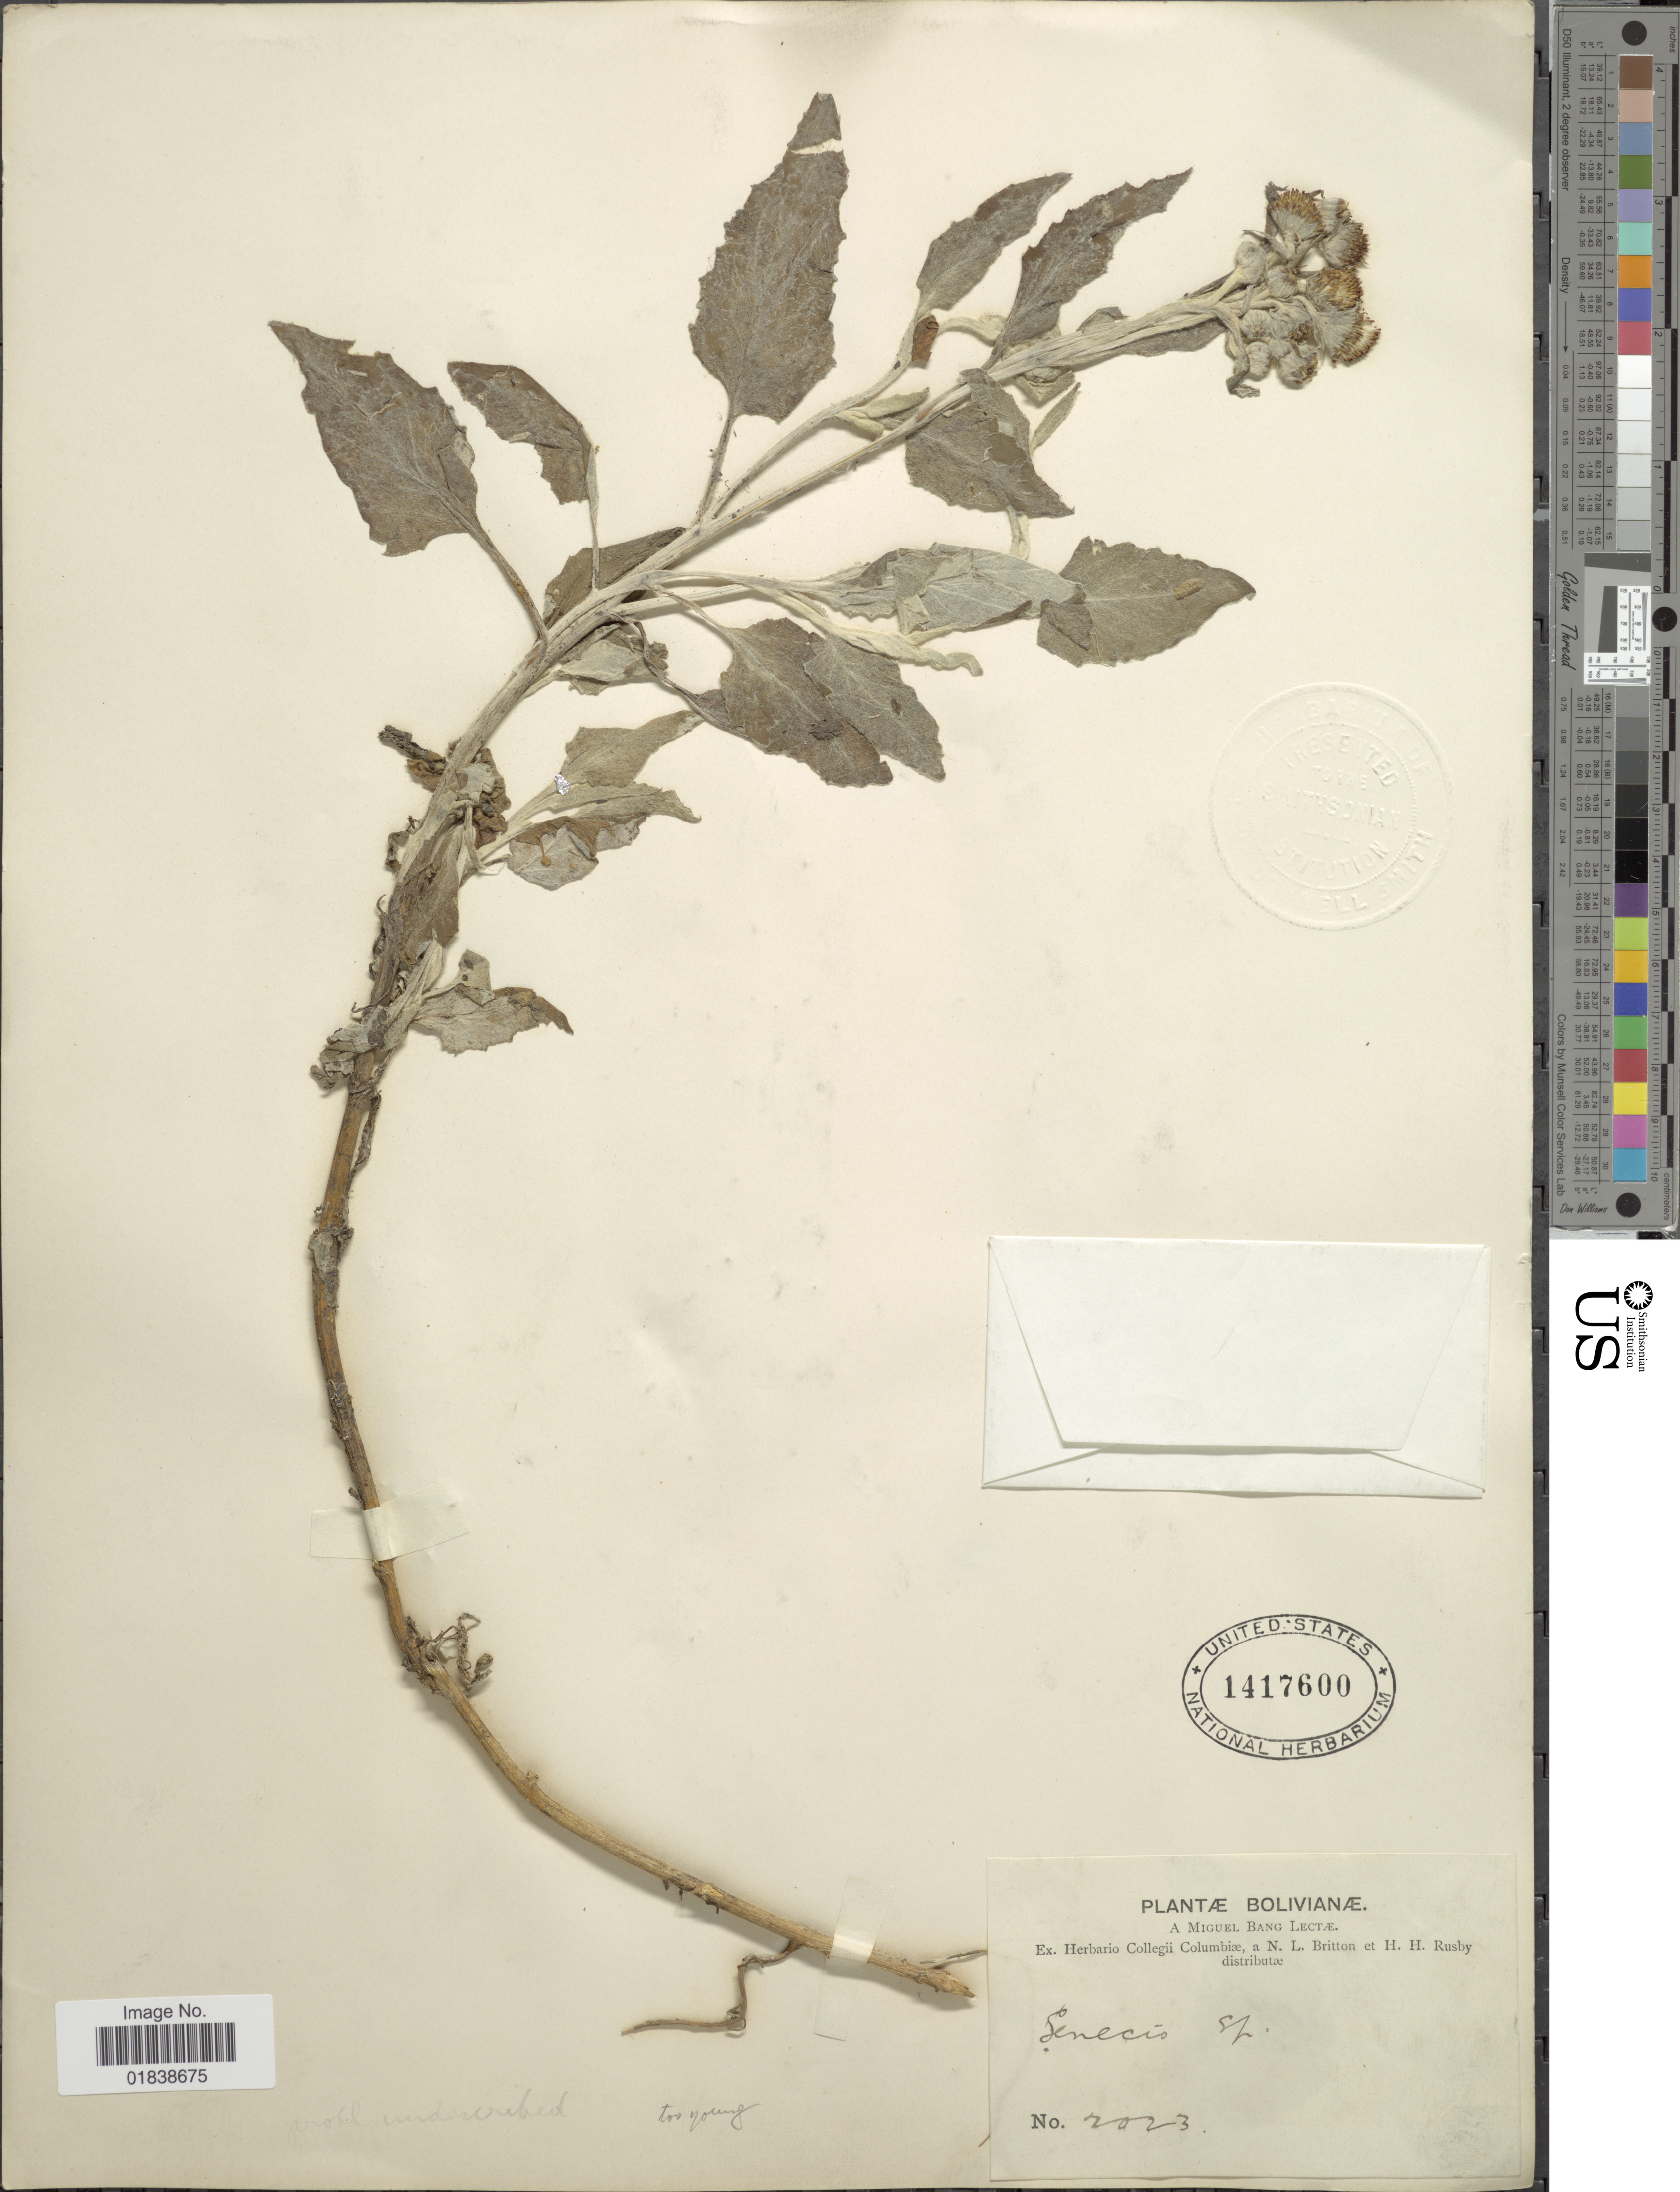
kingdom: Plantae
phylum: Tracheophyta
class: Magnoliopsida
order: Asterales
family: Asteraceae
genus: Senecio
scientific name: Senecio sp.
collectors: M. Bang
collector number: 2023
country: Bolivia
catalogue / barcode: US 1417600